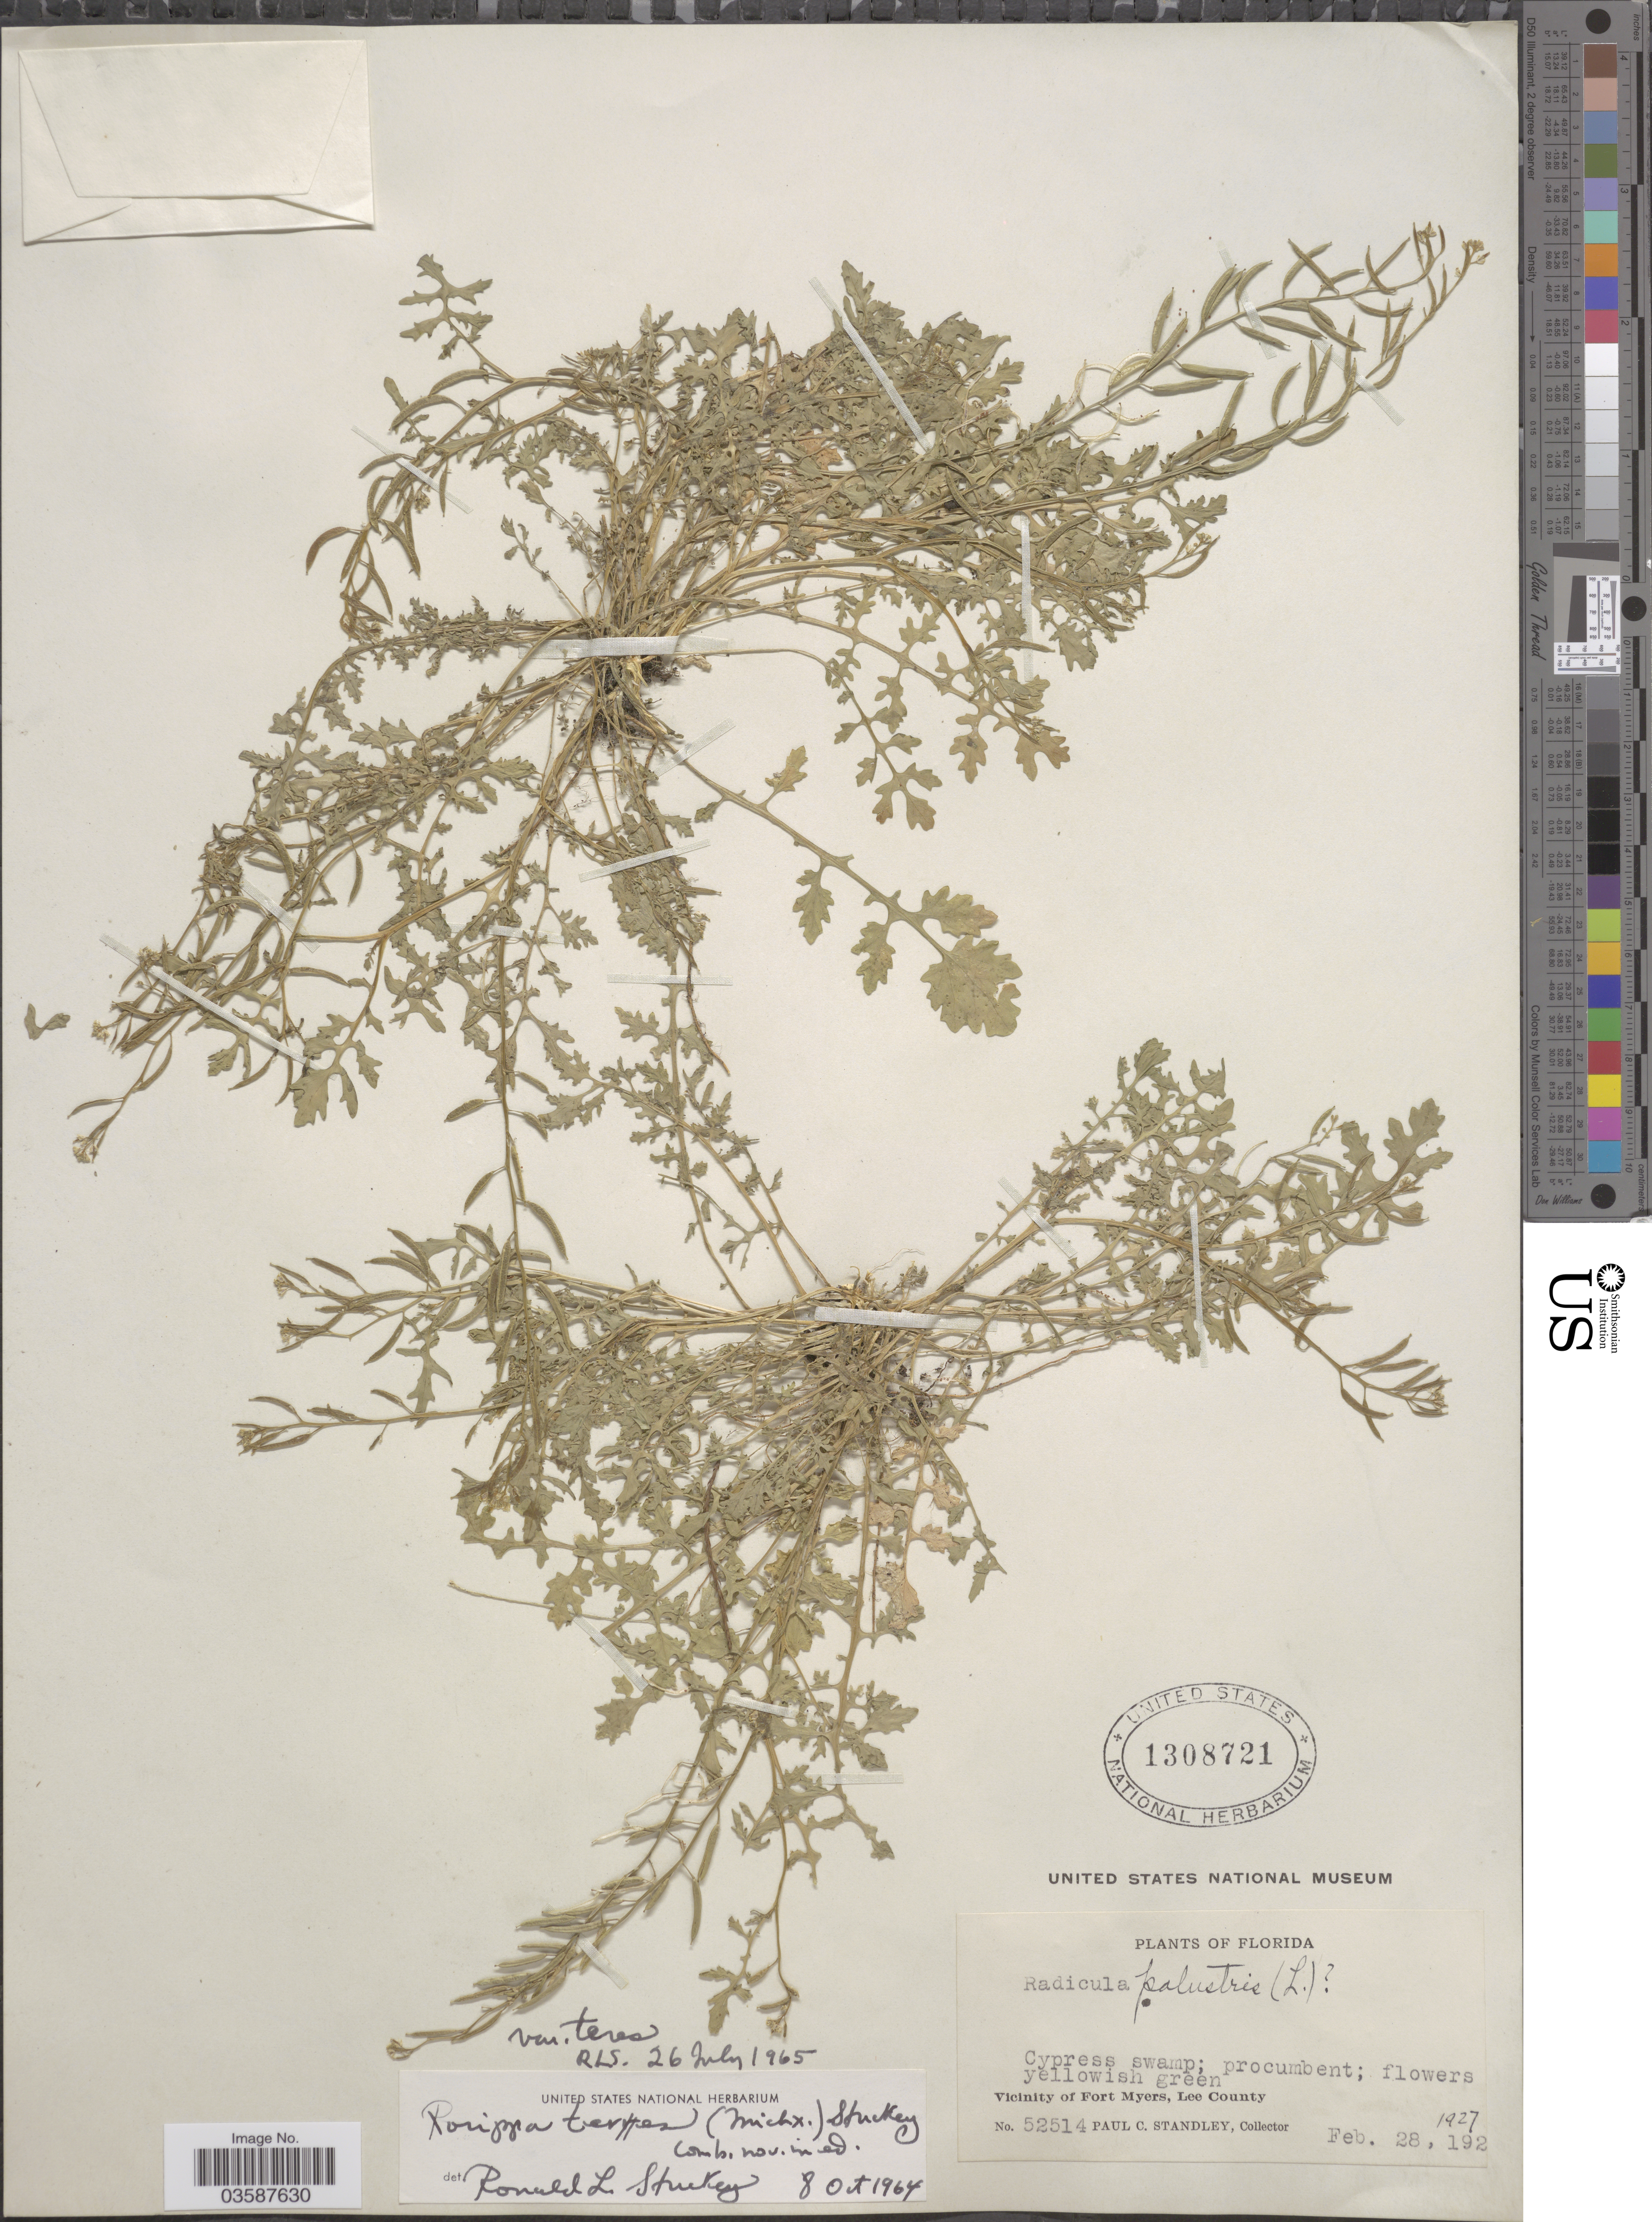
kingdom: Plantae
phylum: Tracheophyta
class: Magnoliopsida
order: Brassicales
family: Brassicaceae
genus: Rorippa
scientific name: Rorippa teres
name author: (Michx.) Stuckey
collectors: P. C. Standley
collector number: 52514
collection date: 1927-02-28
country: United States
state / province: Florida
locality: Cypress swamp. Vicinity of Fort Myers, Lee County.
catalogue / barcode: US 1308721